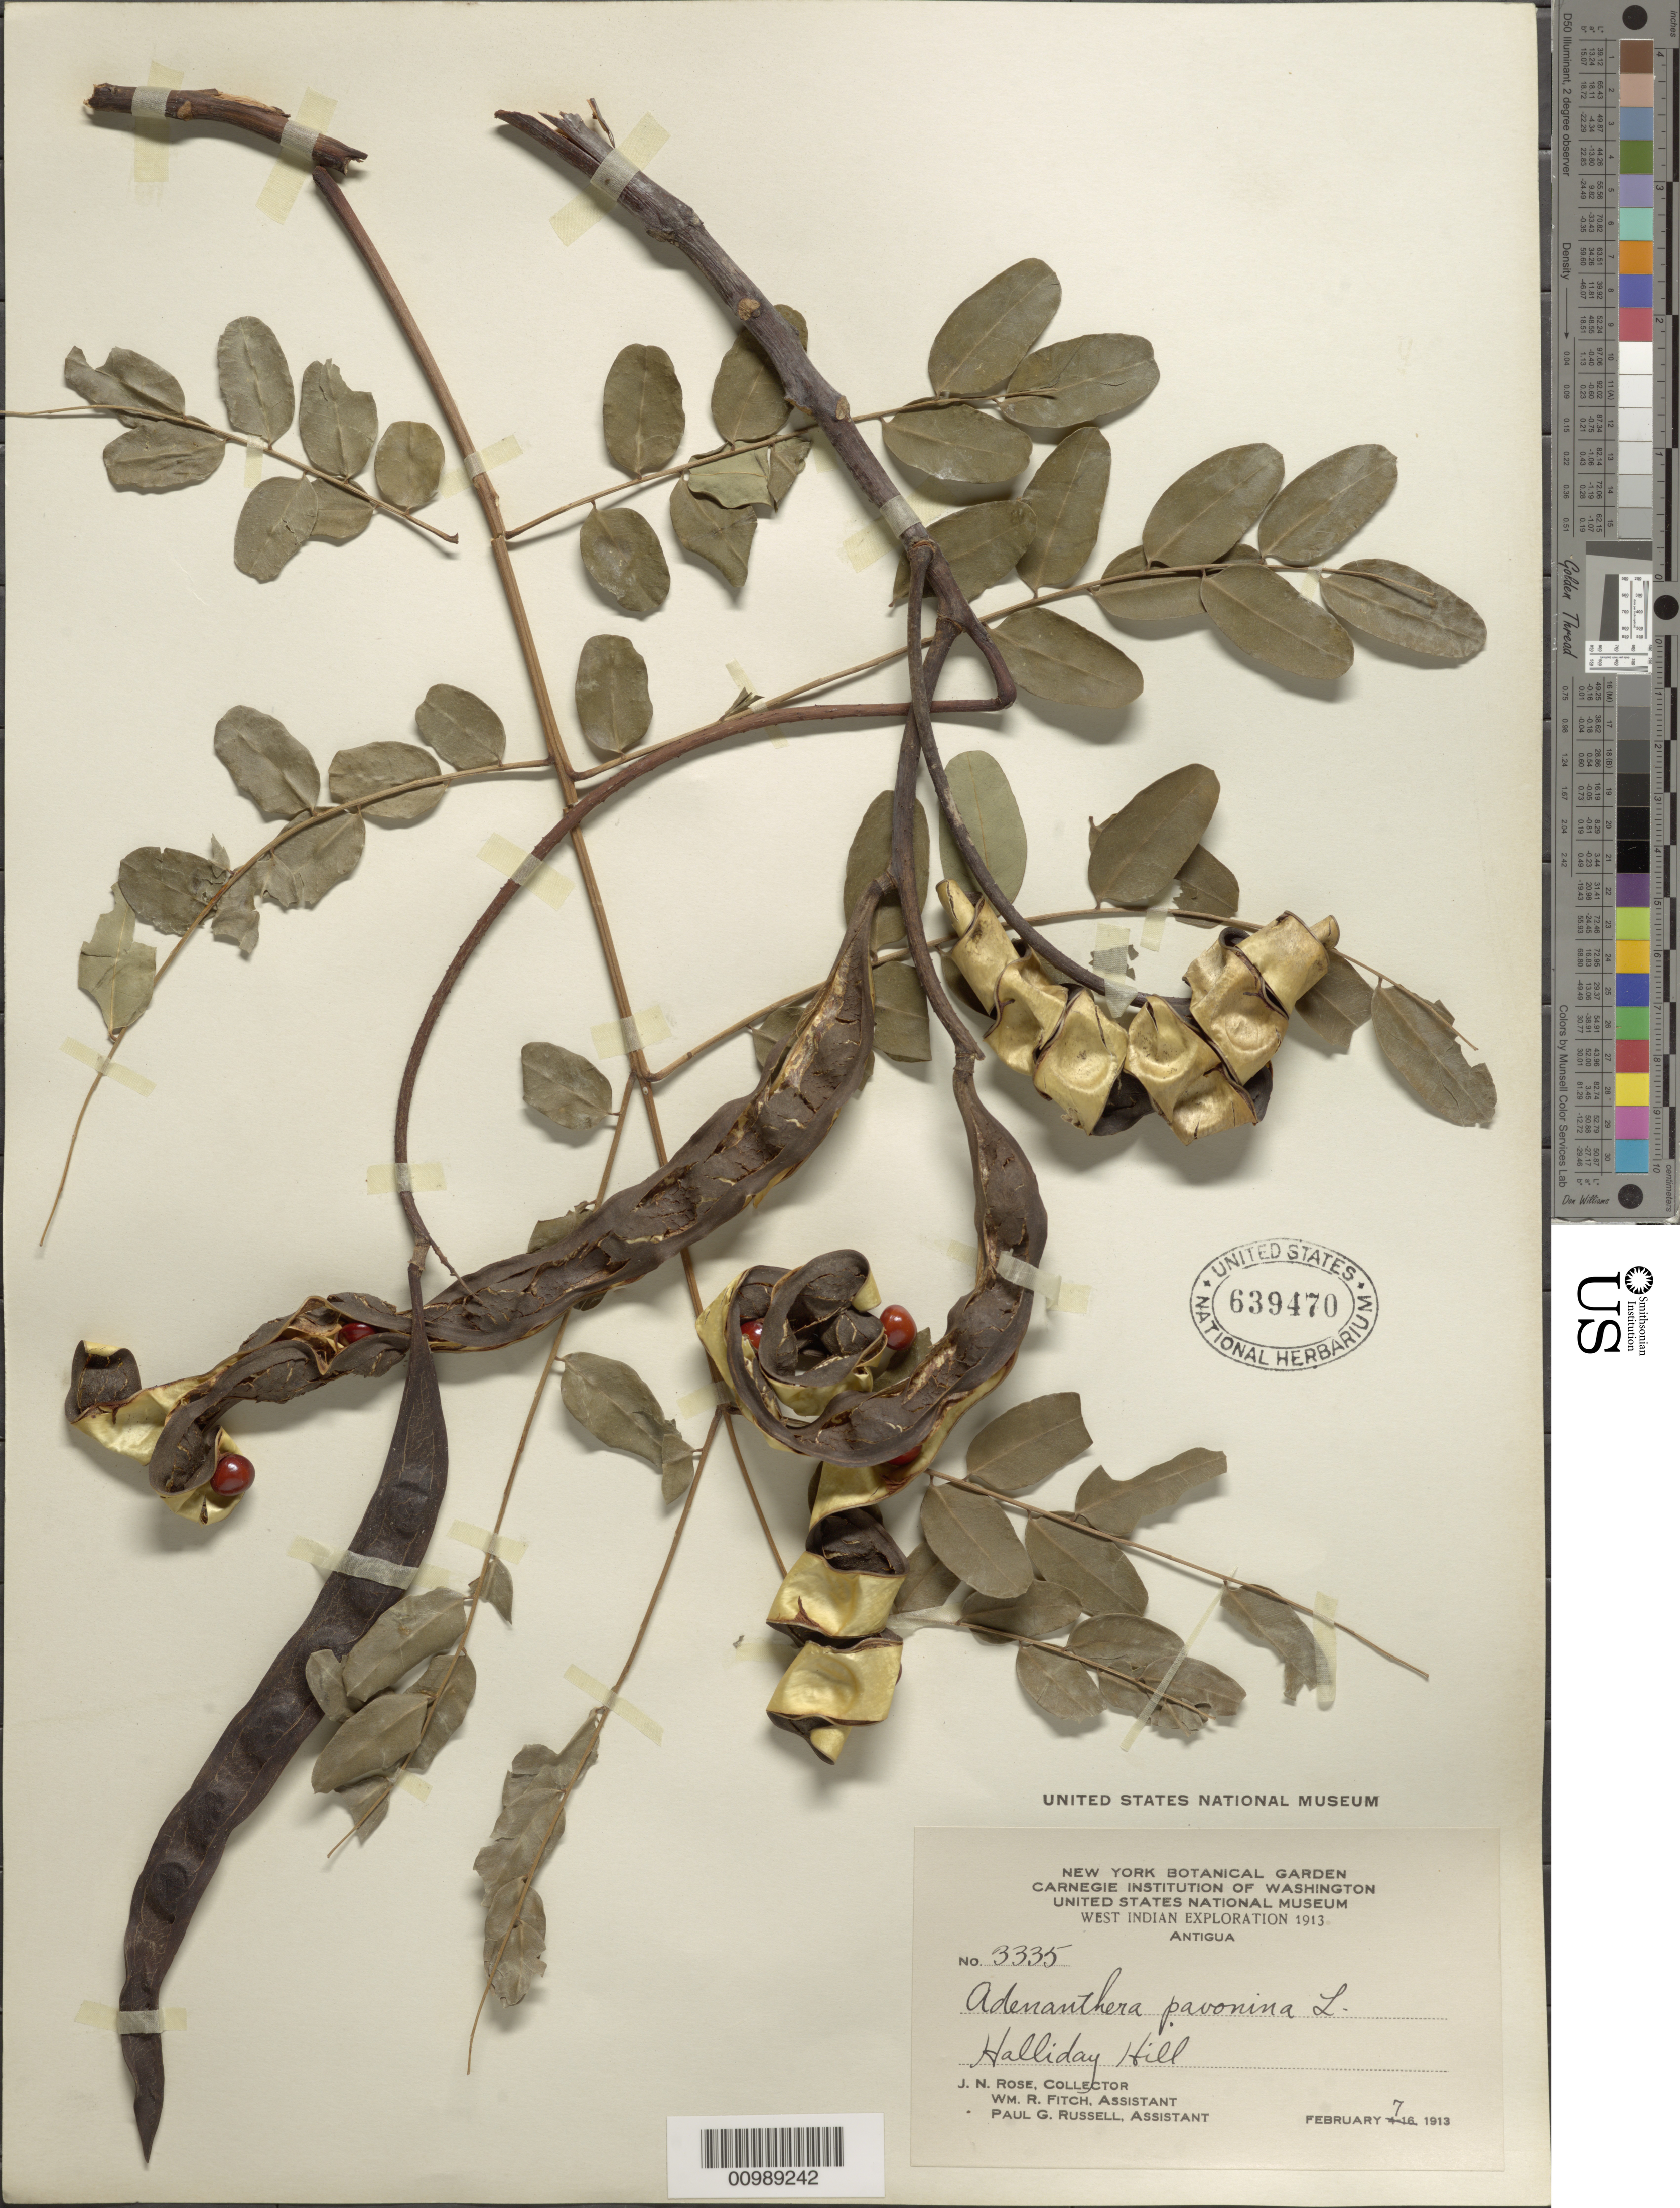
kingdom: Plantae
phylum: Tracheophyta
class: Magnoliopsida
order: Fabales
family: Fabaceae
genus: Adenanthera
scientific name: Adenanthera pavonina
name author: L.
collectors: J. N. Rose, W. R. Fitch & P. G. Russell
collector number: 3335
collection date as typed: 07 Feb 1913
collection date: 1913-02-07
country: Antigua and Barbuda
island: Antigua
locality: Halliday Hill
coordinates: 0 N, 0 E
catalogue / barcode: US 639470